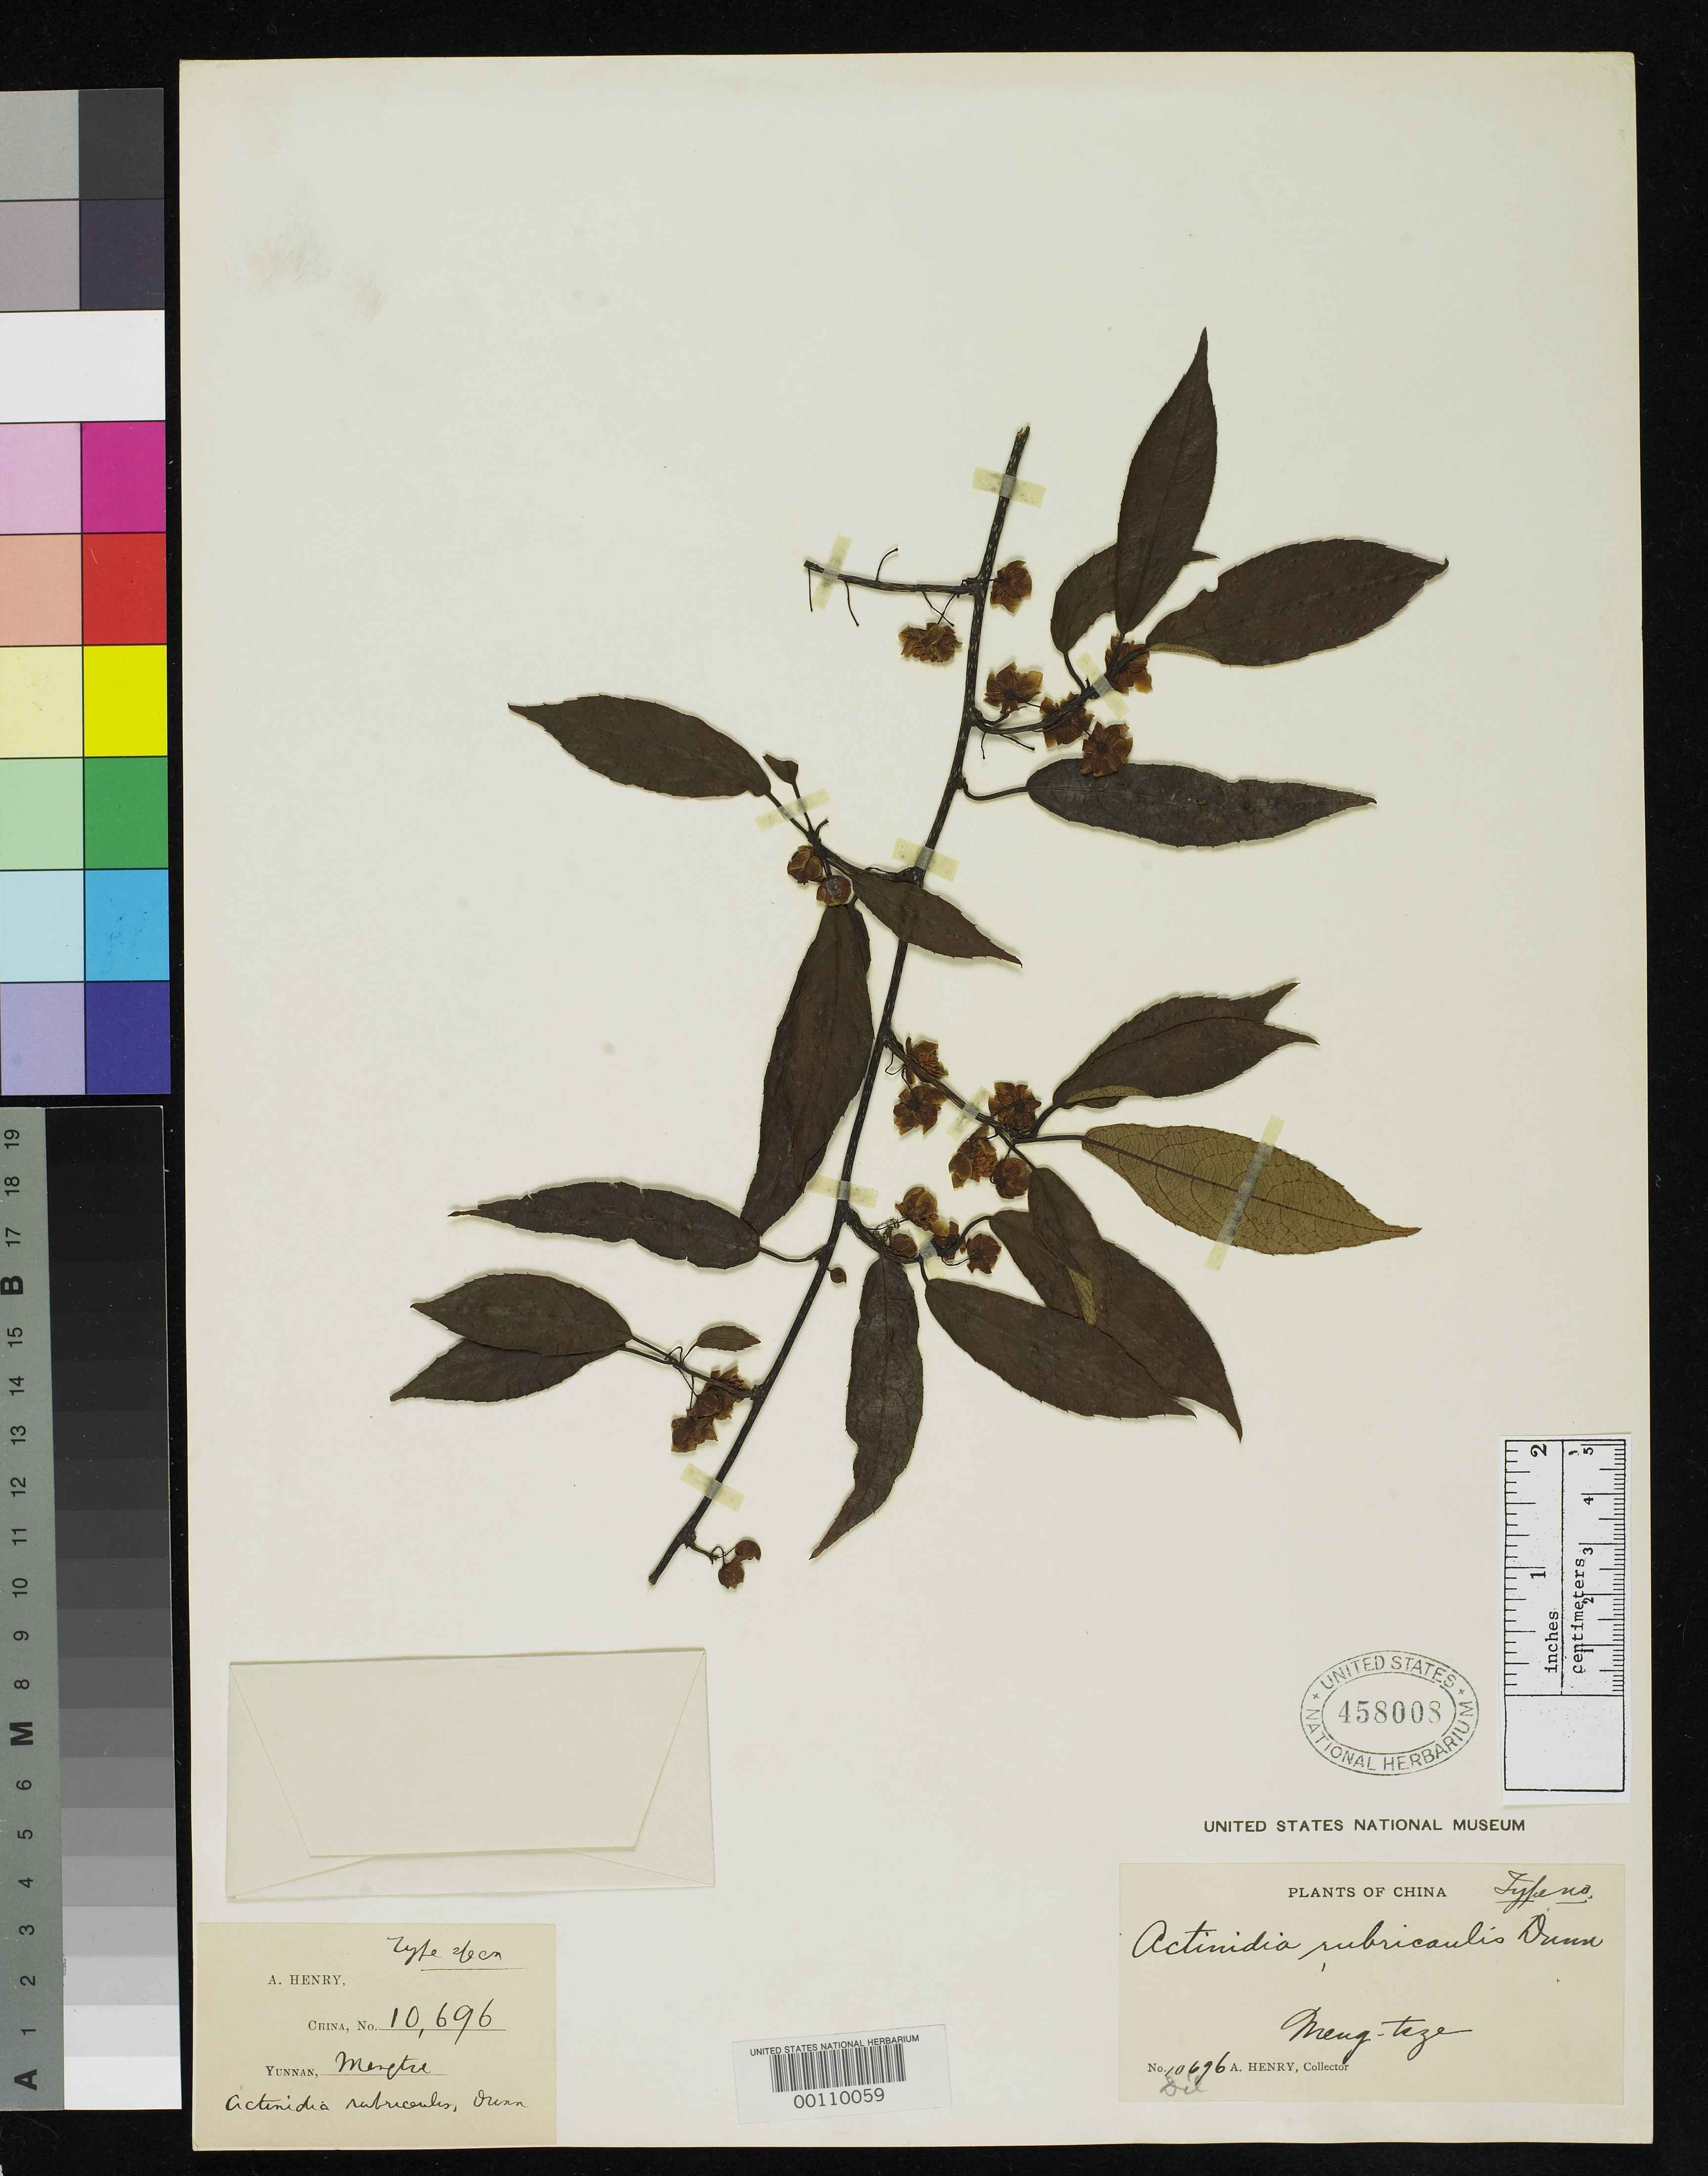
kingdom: Plantae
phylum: Tracheophyta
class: Magnoliopsida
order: Ericales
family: Actinidiaceae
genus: Actinidia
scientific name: Actinidia rubricaulis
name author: Dunn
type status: Isosyntype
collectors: A. Henry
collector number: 10696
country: China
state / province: Yunnan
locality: Meng-tsze.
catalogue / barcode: US 458008